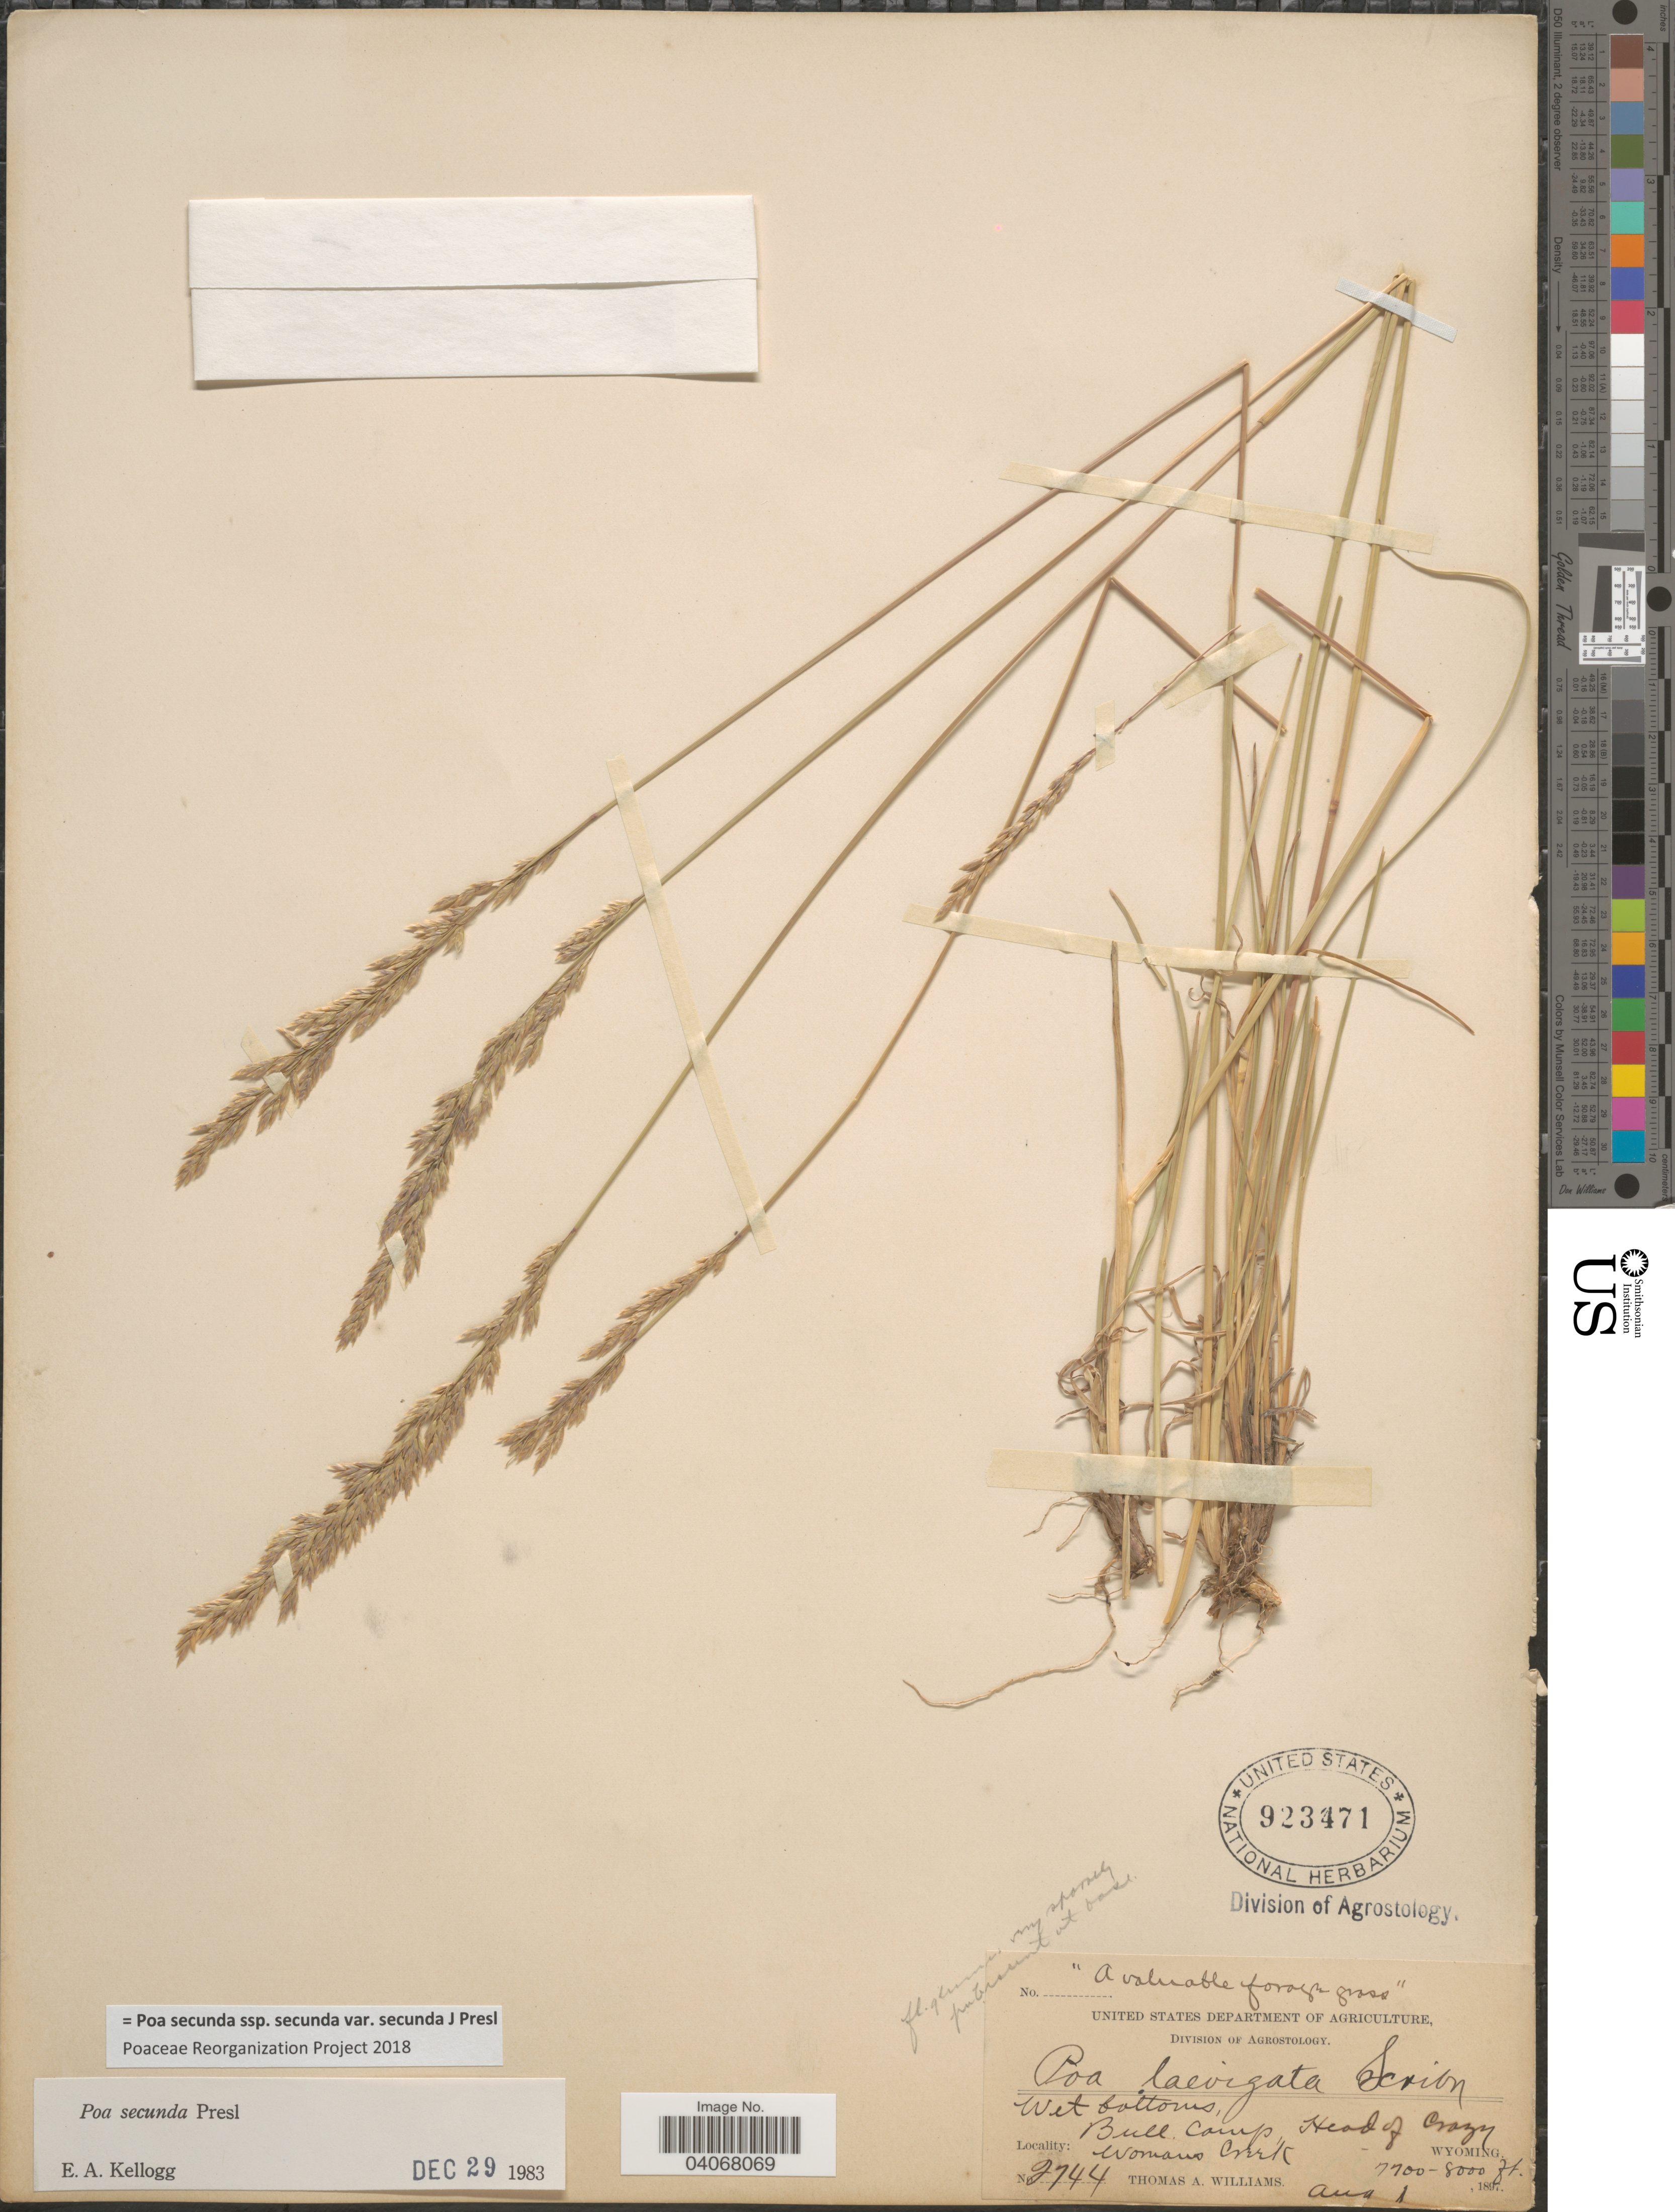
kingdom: Plantae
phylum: Tracheophyta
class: Liliopsida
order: Poales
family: Poaceae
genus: Poa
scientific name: Poa secunda subsp. secunda var. secunda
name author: J. Presl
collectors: T. A. Williams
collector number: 2744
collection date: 1897-08-01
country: United States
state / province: Wyoming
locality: Bull. Camp, Head of Crazy Womans Creek.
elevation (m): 2347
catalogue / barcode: US 923471